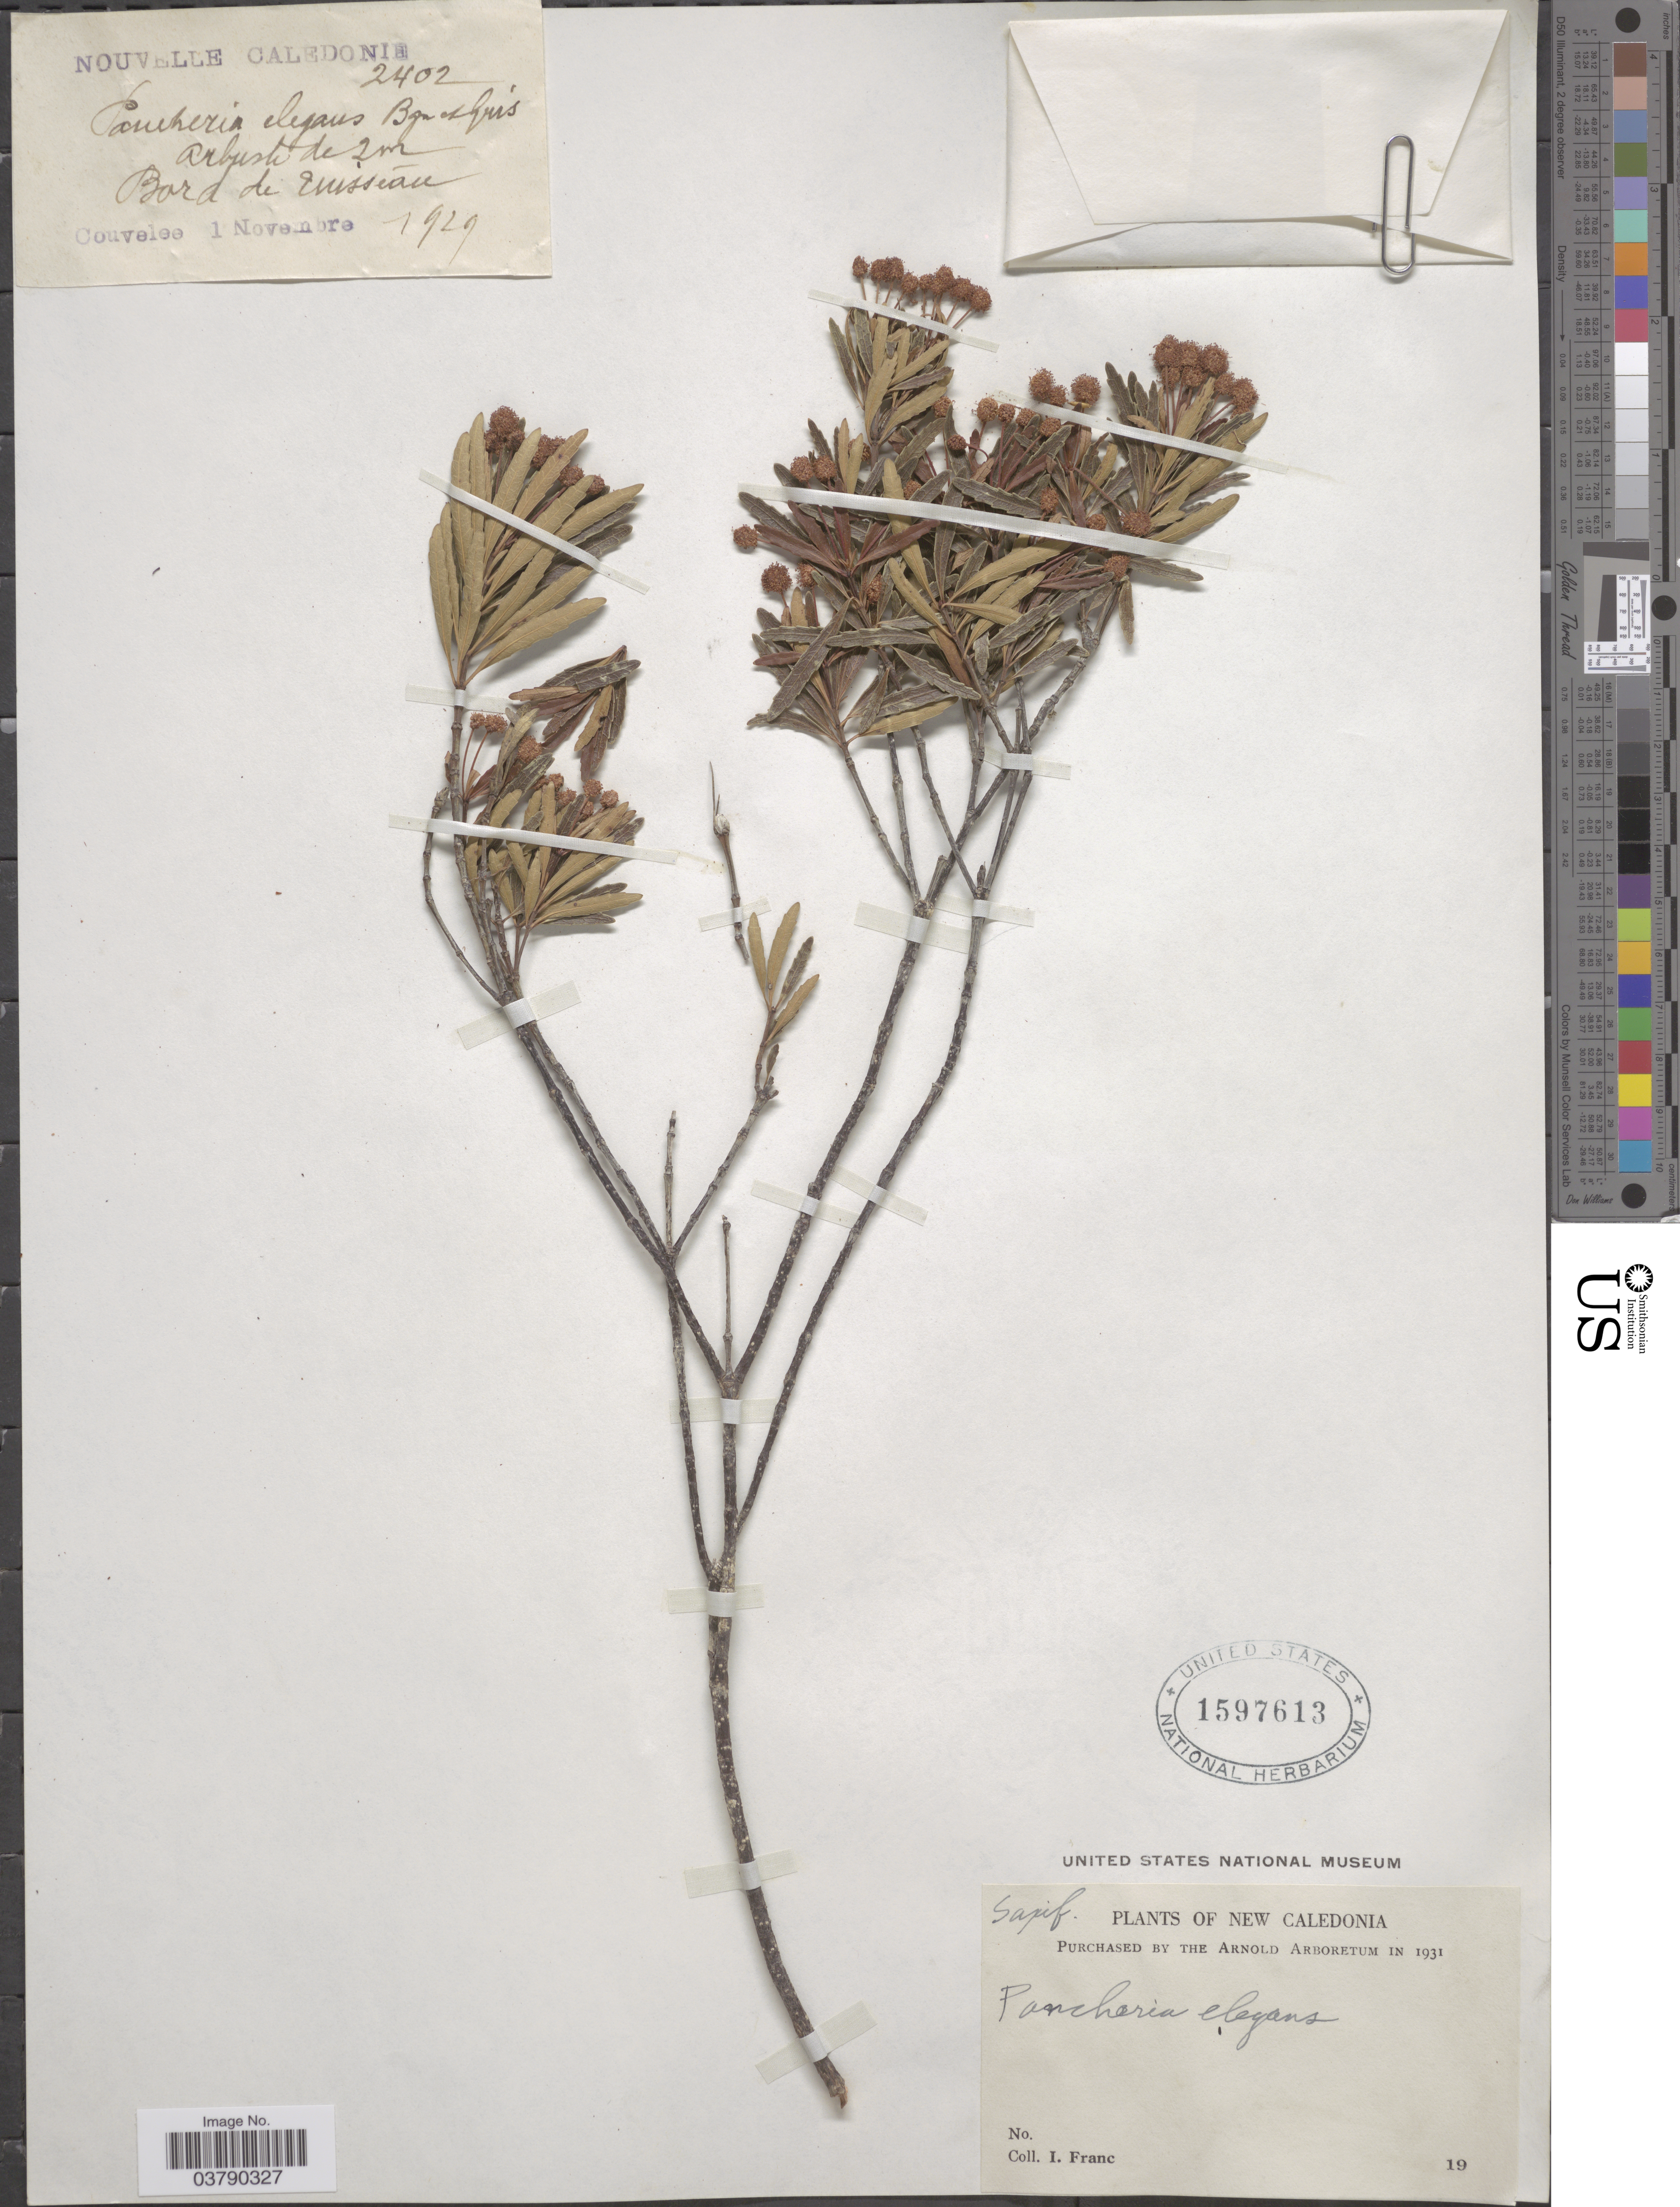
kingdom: Plantae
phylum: Tracheophyta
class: Magnoliopsida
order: Oxalidales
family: Cunoniaceae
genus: Pancheria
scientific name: Pancheria elegans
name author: Brongn. & Gris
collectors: I. Franc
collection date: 1929-11-01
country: New Caledonia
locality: Nouvelle Caledonie. Bord du Suisseau*. Couvelee.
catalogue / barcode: US 1597613